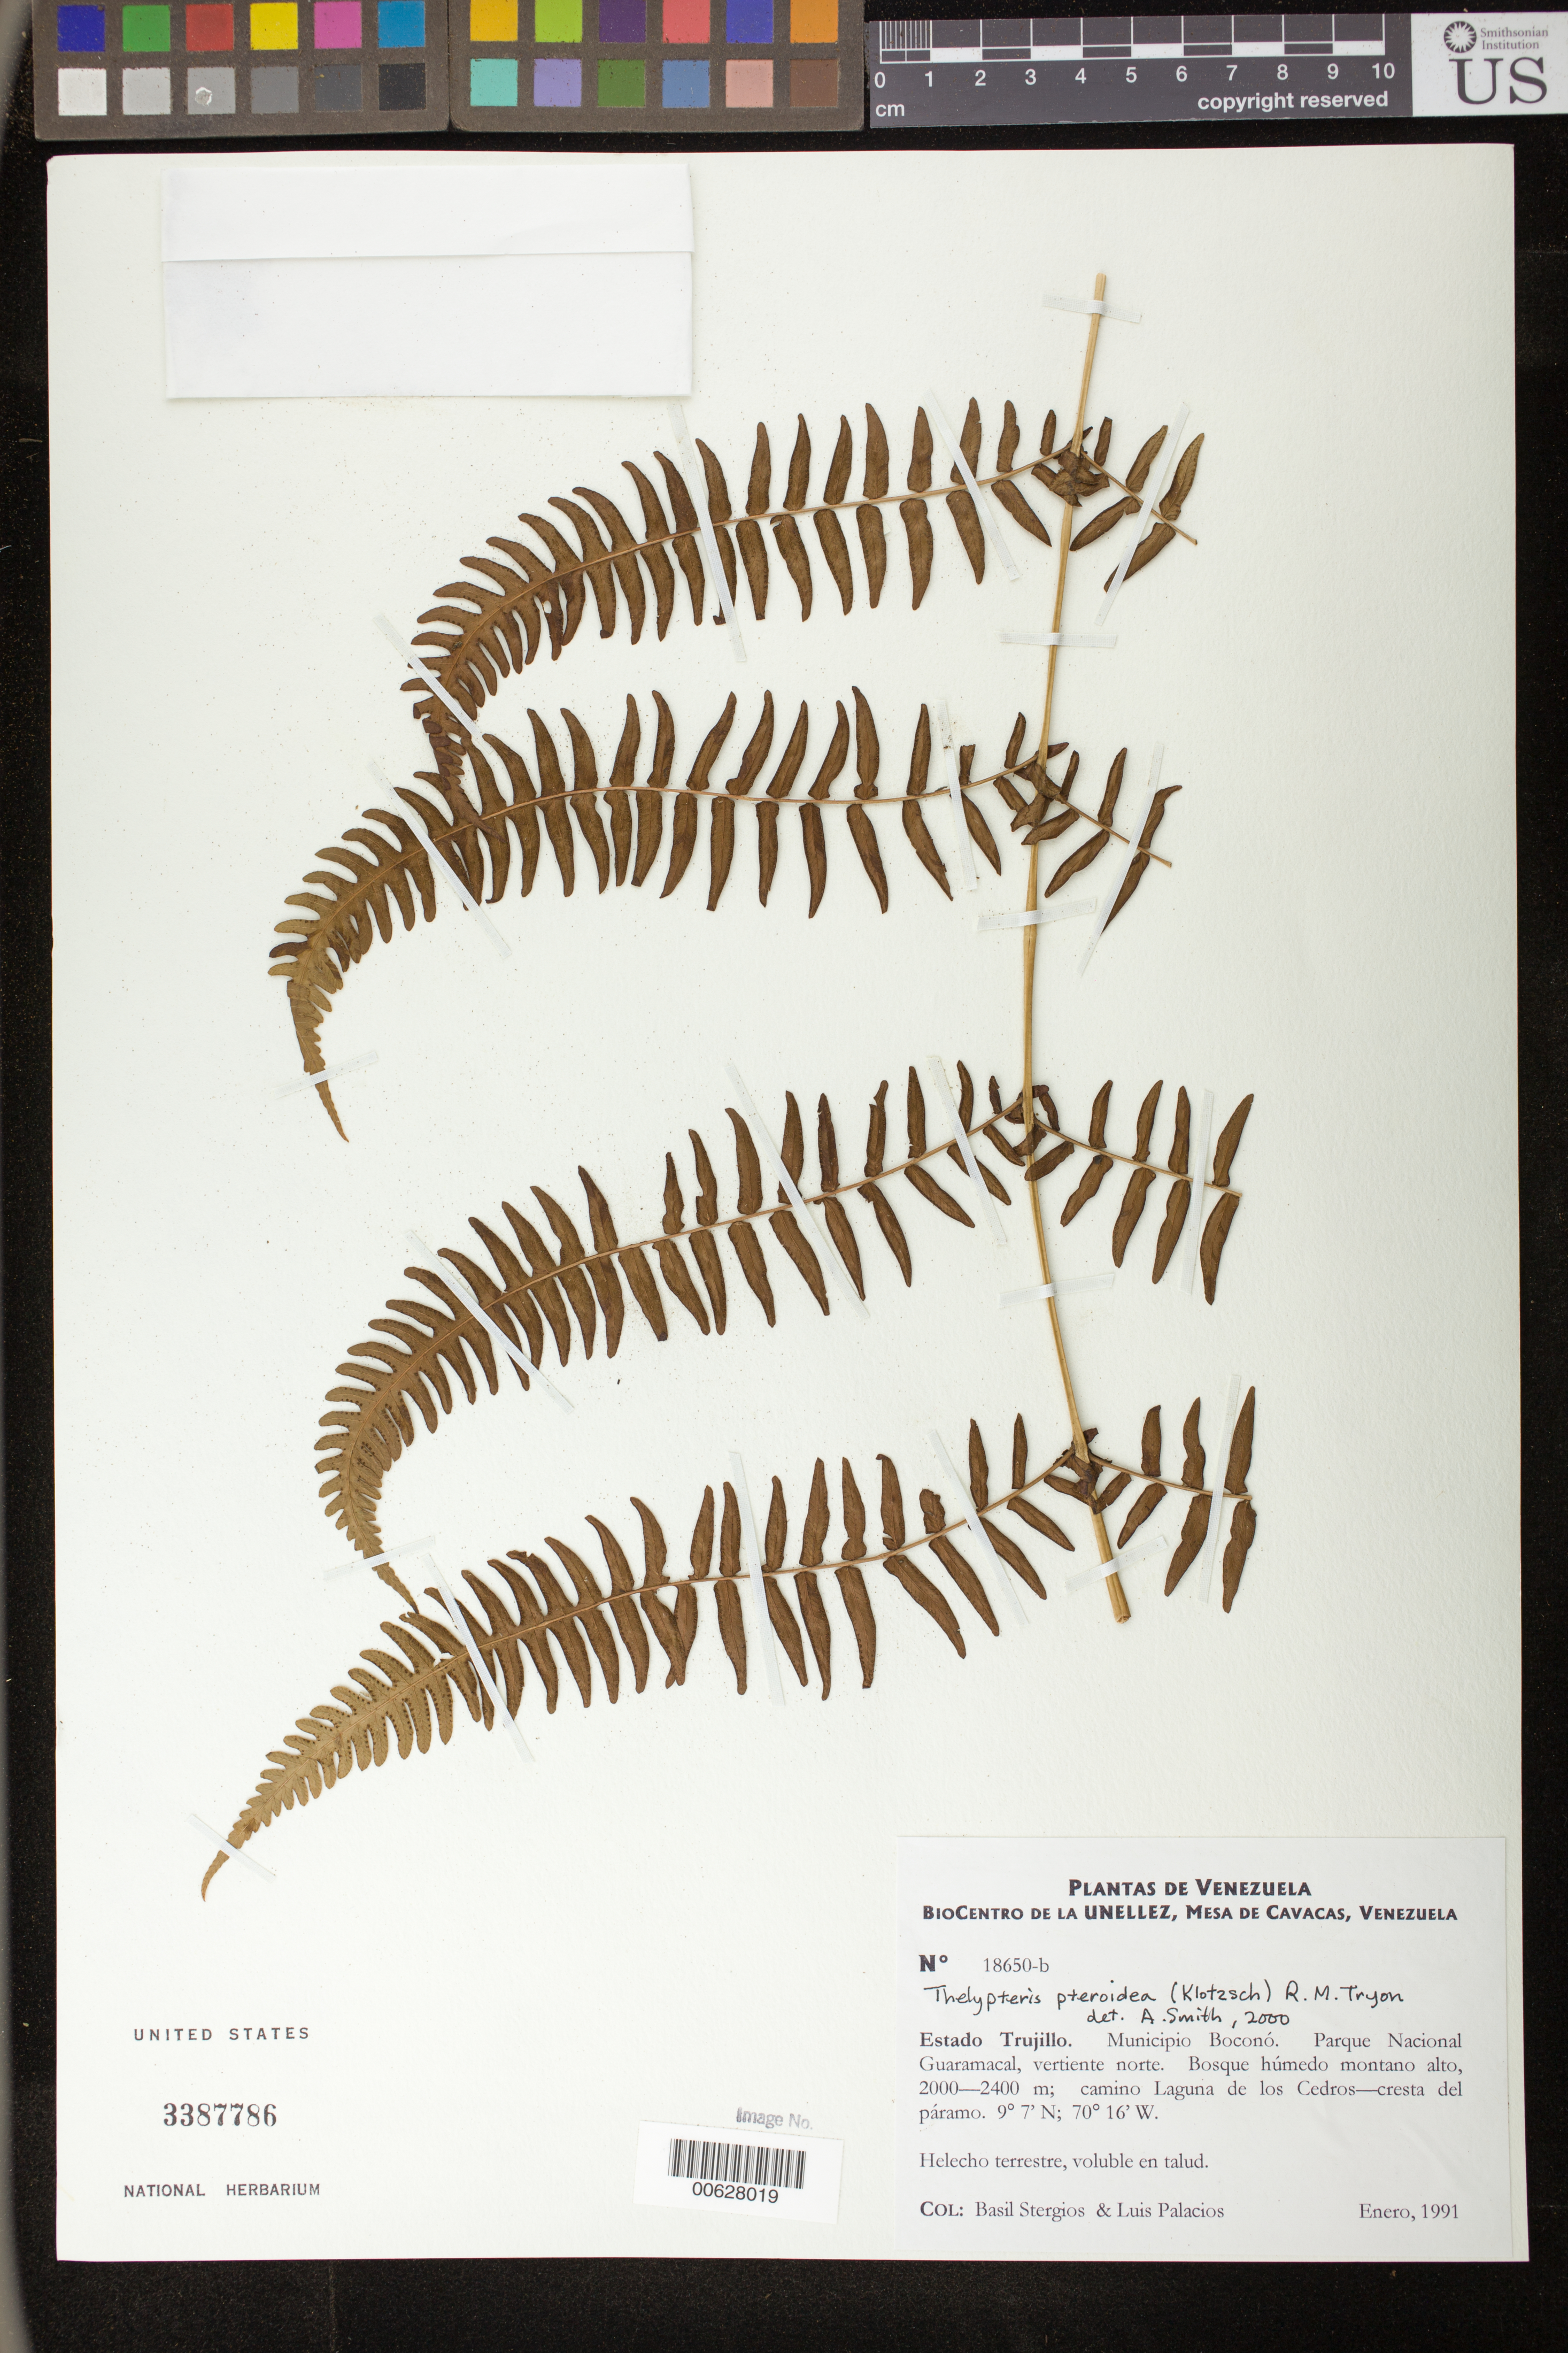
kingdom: Plantae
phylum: Tracheophyta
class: Polypodiopsida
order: Polypodiales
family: Thelypteridaceae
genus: Thelypteris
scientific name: Thelypteris pteroidea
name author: (Klotzsch) R.M. Tryon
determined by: Smith, Alan R., (UC)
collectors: B. G. Stergios & L. Palacios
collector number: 18650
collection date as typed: Jan 1991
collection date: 1991-01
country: Venezuela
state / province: Trujillo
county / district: Boconó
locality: Parque Nacional Guaramacal, vertiente N, camino laguna de los Cedros-cresta del páramo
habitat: Bosque húmedo montano alto.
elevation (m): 2000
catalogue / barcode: US 3387786